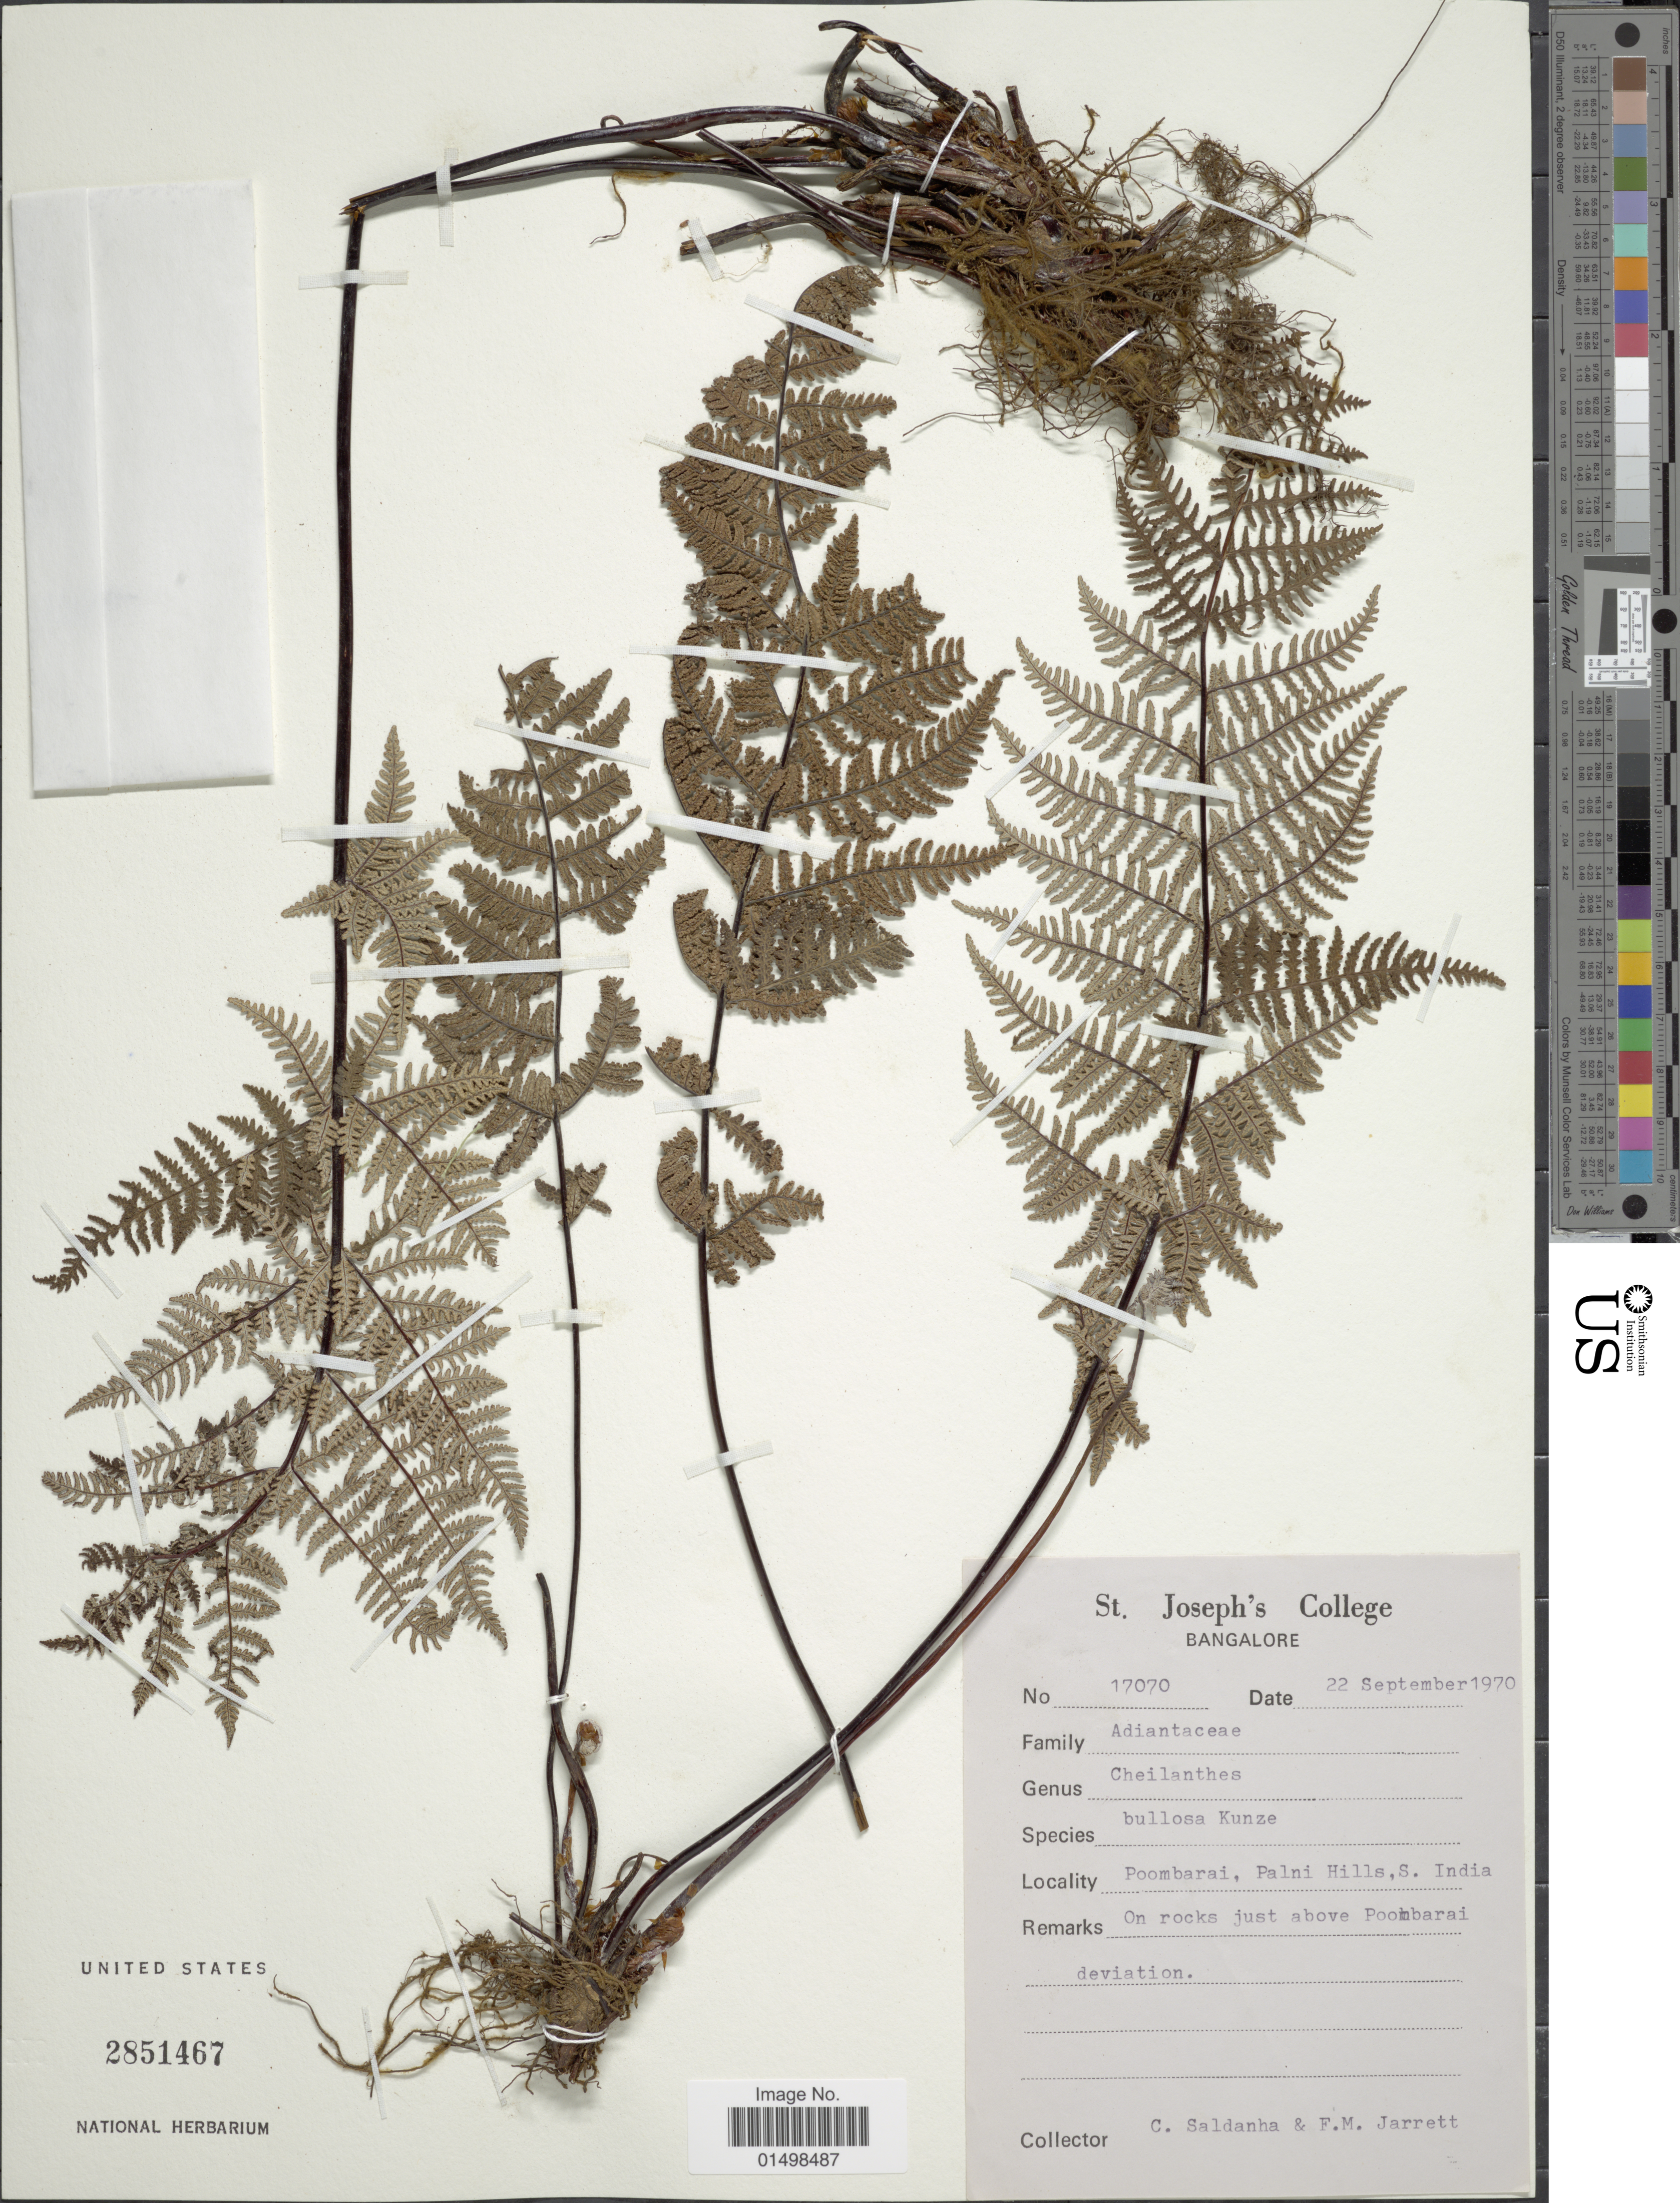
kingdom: Plantae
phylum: Tracheophyta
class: Polypodiopsida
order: Polypodiales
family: Pteridaceae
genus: Aleuritopteris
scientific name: Aleuritopteris bullosa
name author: (Kunze) Ching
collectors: C. Saldanha & F. M. Jarrett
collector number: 17070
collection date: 1970-09-22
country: India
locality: Poombarai, Palni Hills, S. India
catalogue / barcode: US 2851467